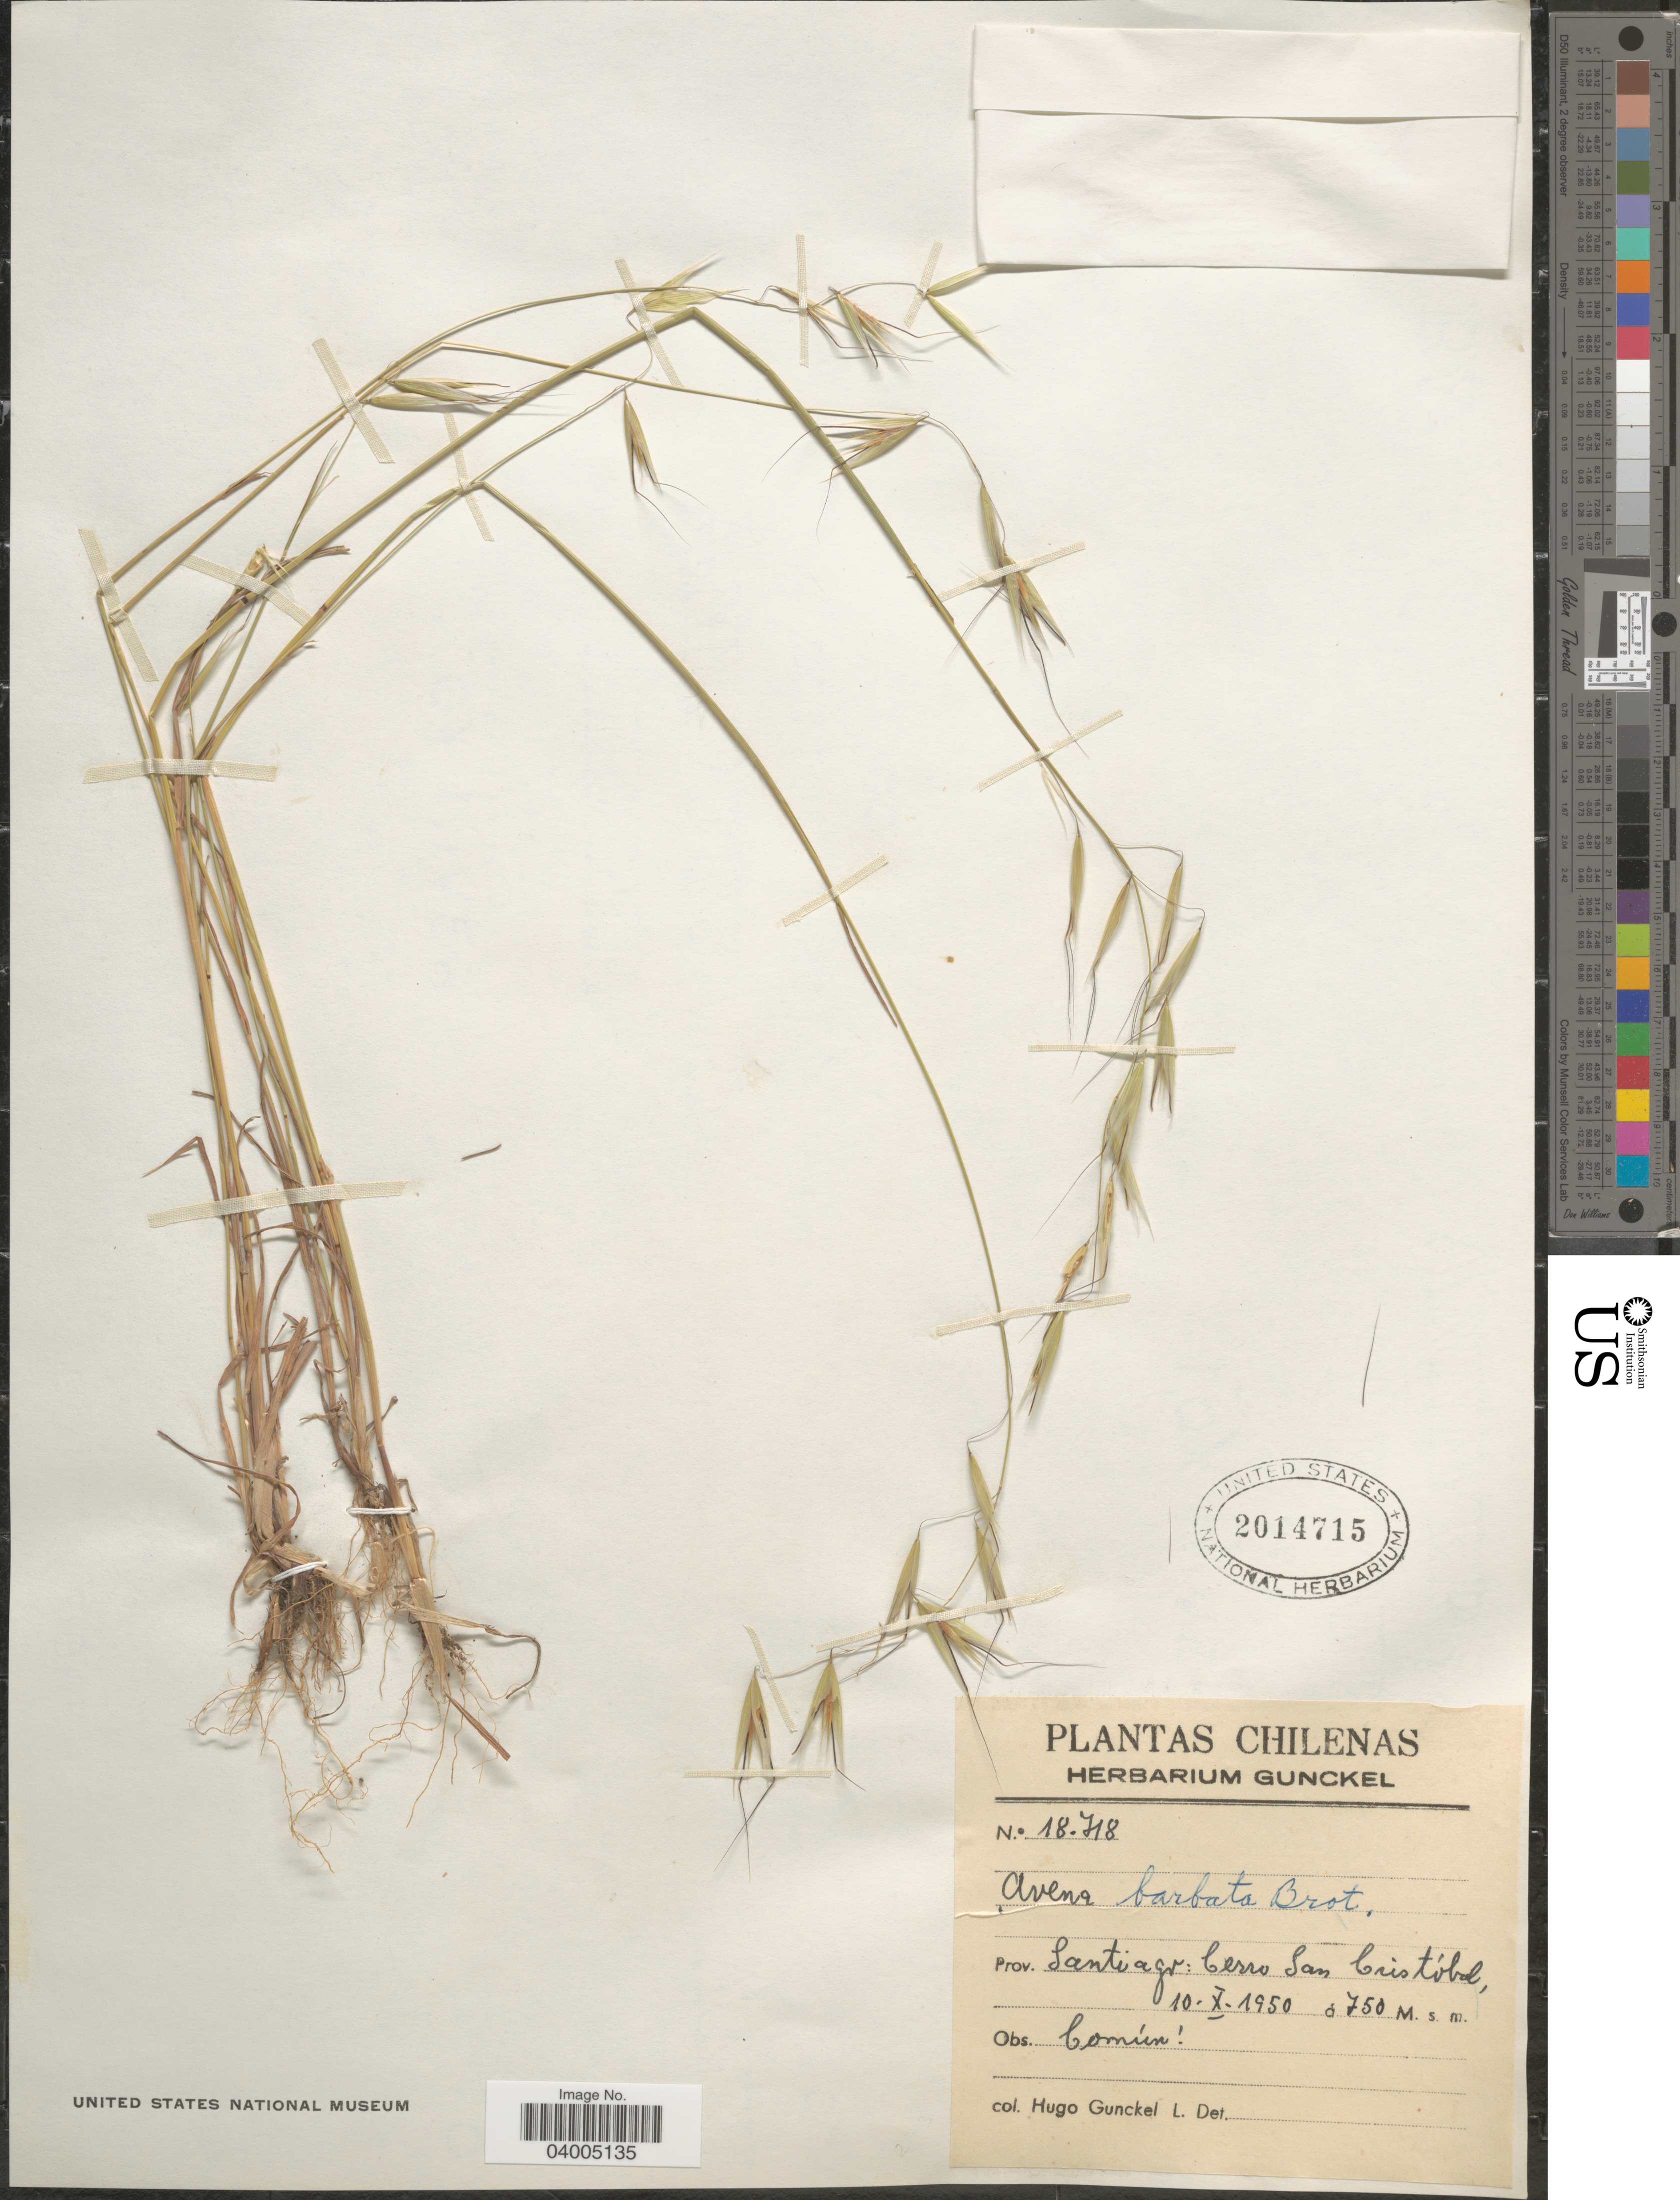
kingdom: Plantae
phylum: Tracheophyta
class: Liliopsida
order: Poales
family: Poaceae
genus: Avena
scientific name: Avena barbata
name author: Pott ex Link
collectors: H. Gunckel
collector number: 18718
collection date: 1950-10-10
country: Chile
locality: Prov. Santiago: Cerro San Cristóbal.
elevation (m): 750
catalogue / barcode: US 2014715